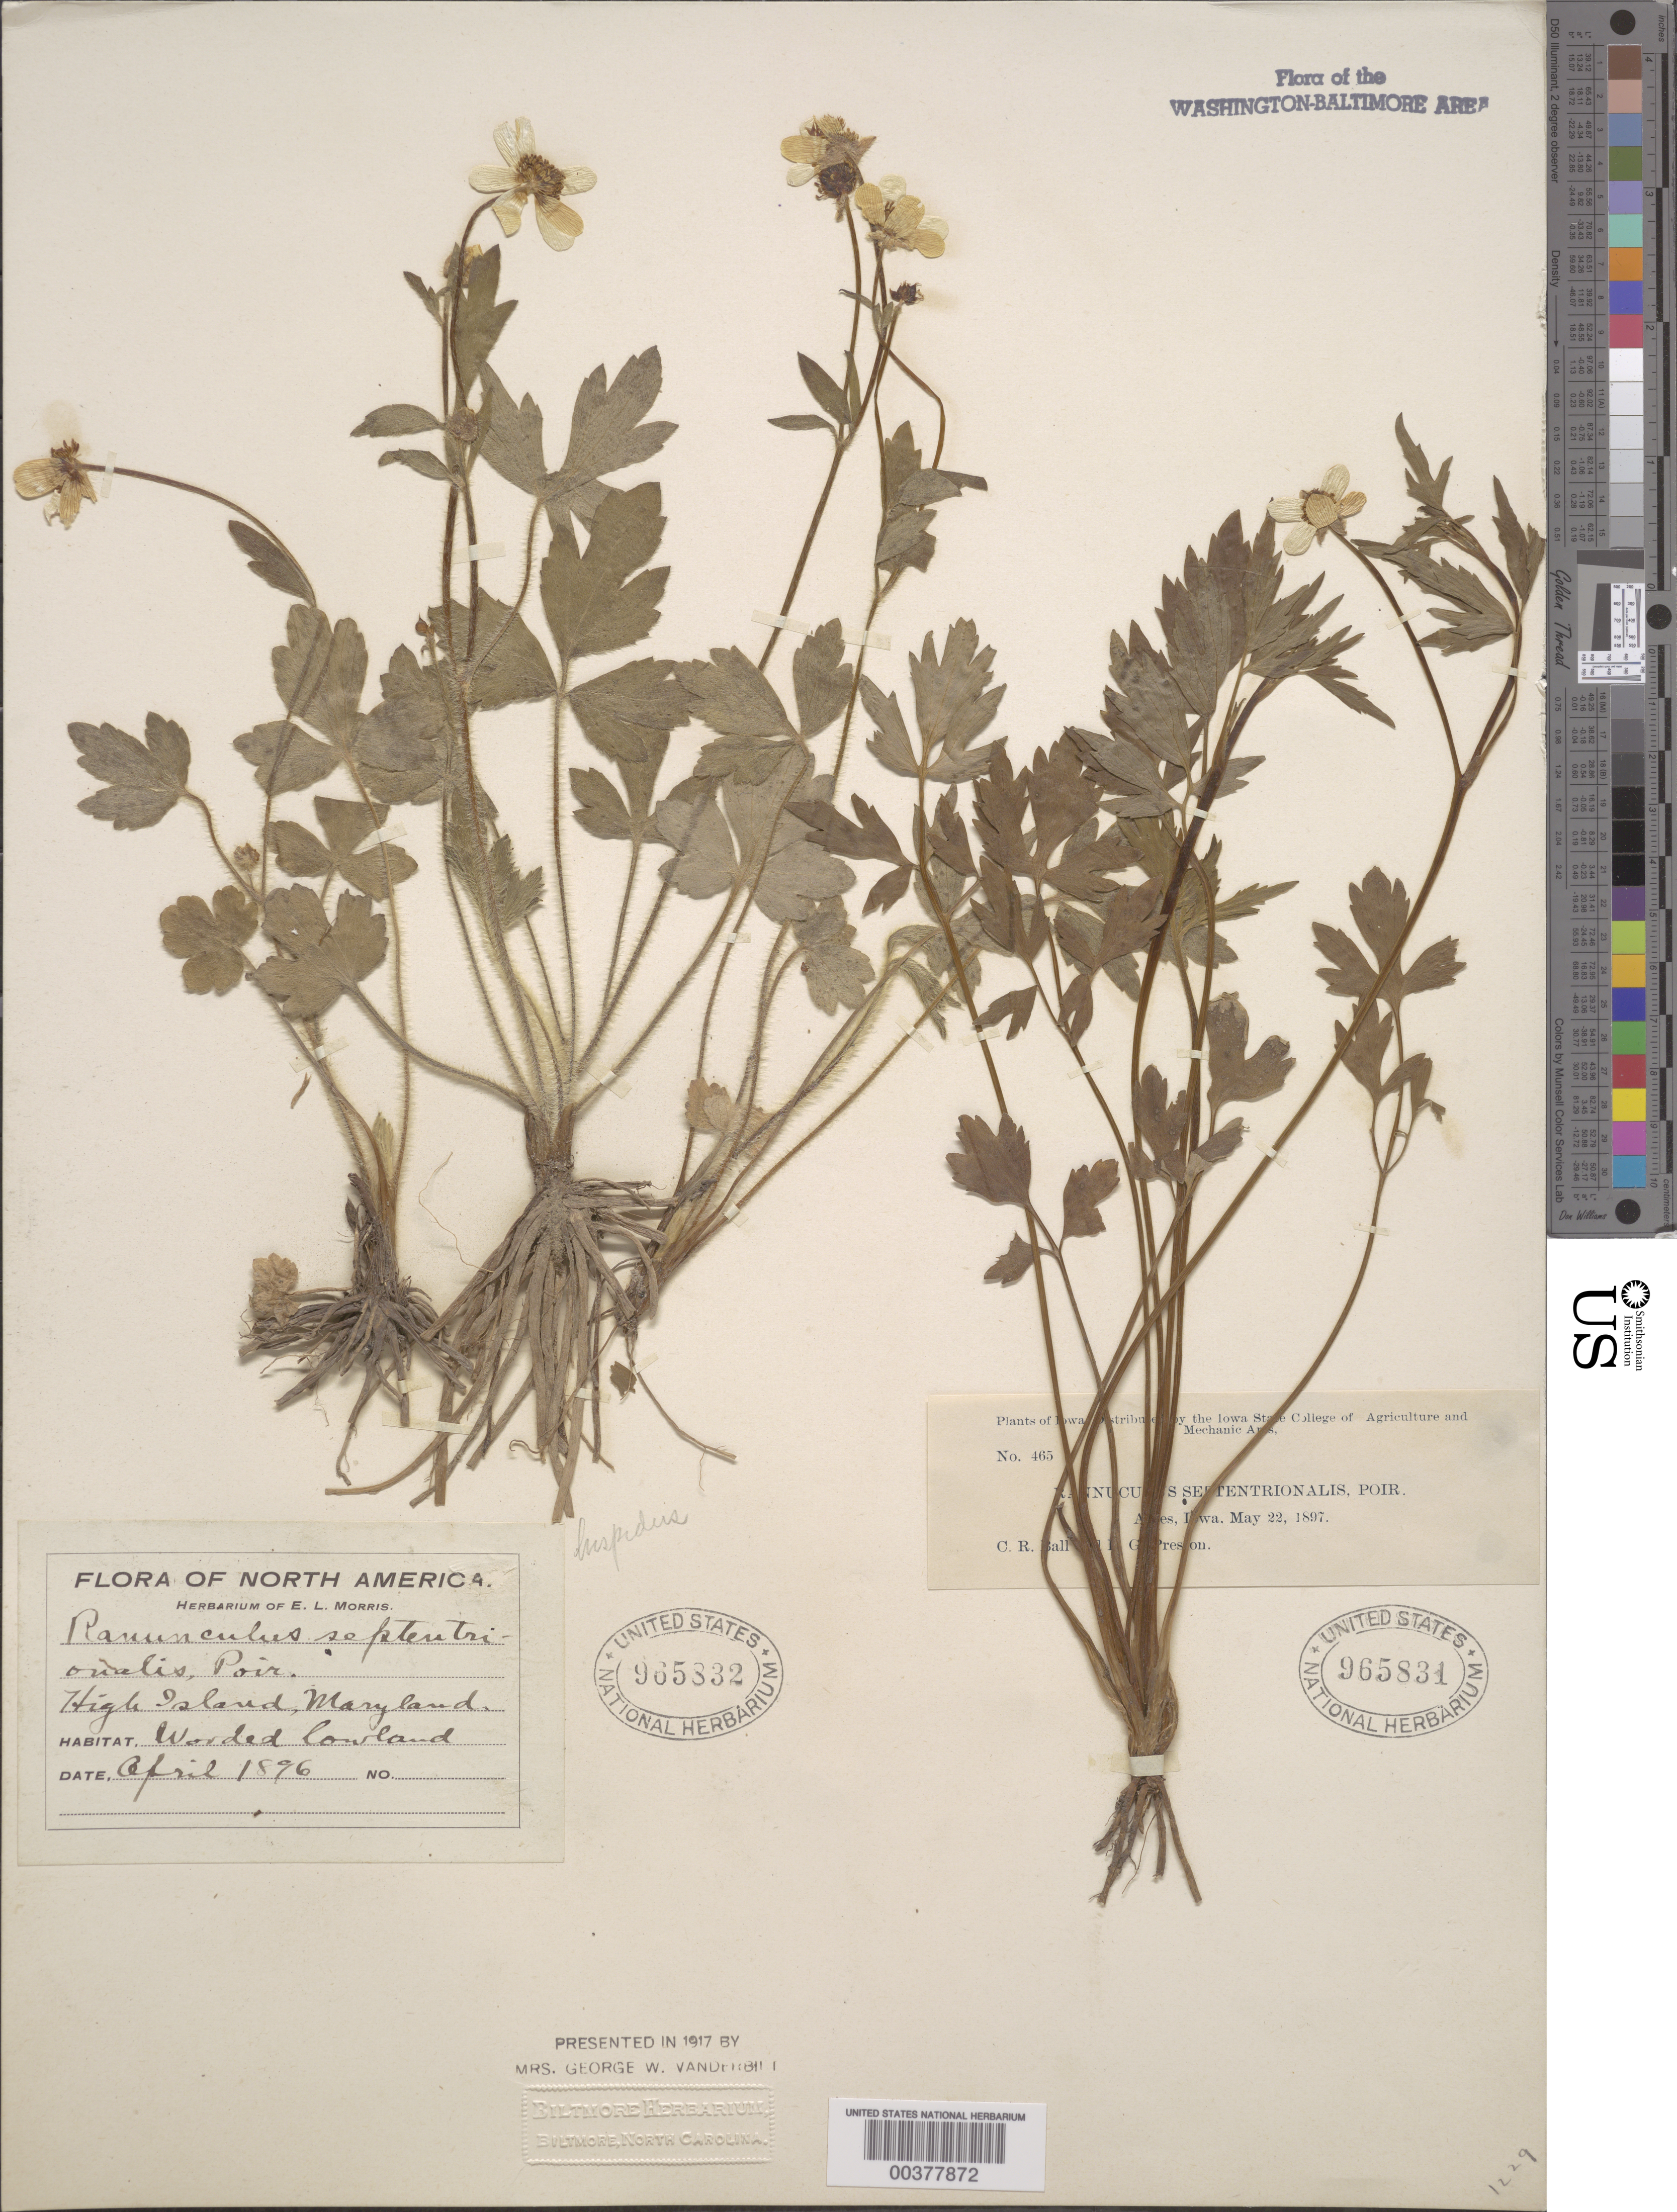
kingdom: Plantae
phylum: Tracheophyta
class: Magnoliopsida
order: Ranunculales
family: Ranunculaceae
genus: Ranunculus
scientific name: Ranunculus hispidus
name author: Michx.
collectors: E. L. Morris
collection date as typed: Apr 1896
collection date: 1896-04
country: United States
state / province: Maryland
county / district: Montgomery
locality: High Island C. & O. Canal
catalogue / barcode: US 965832